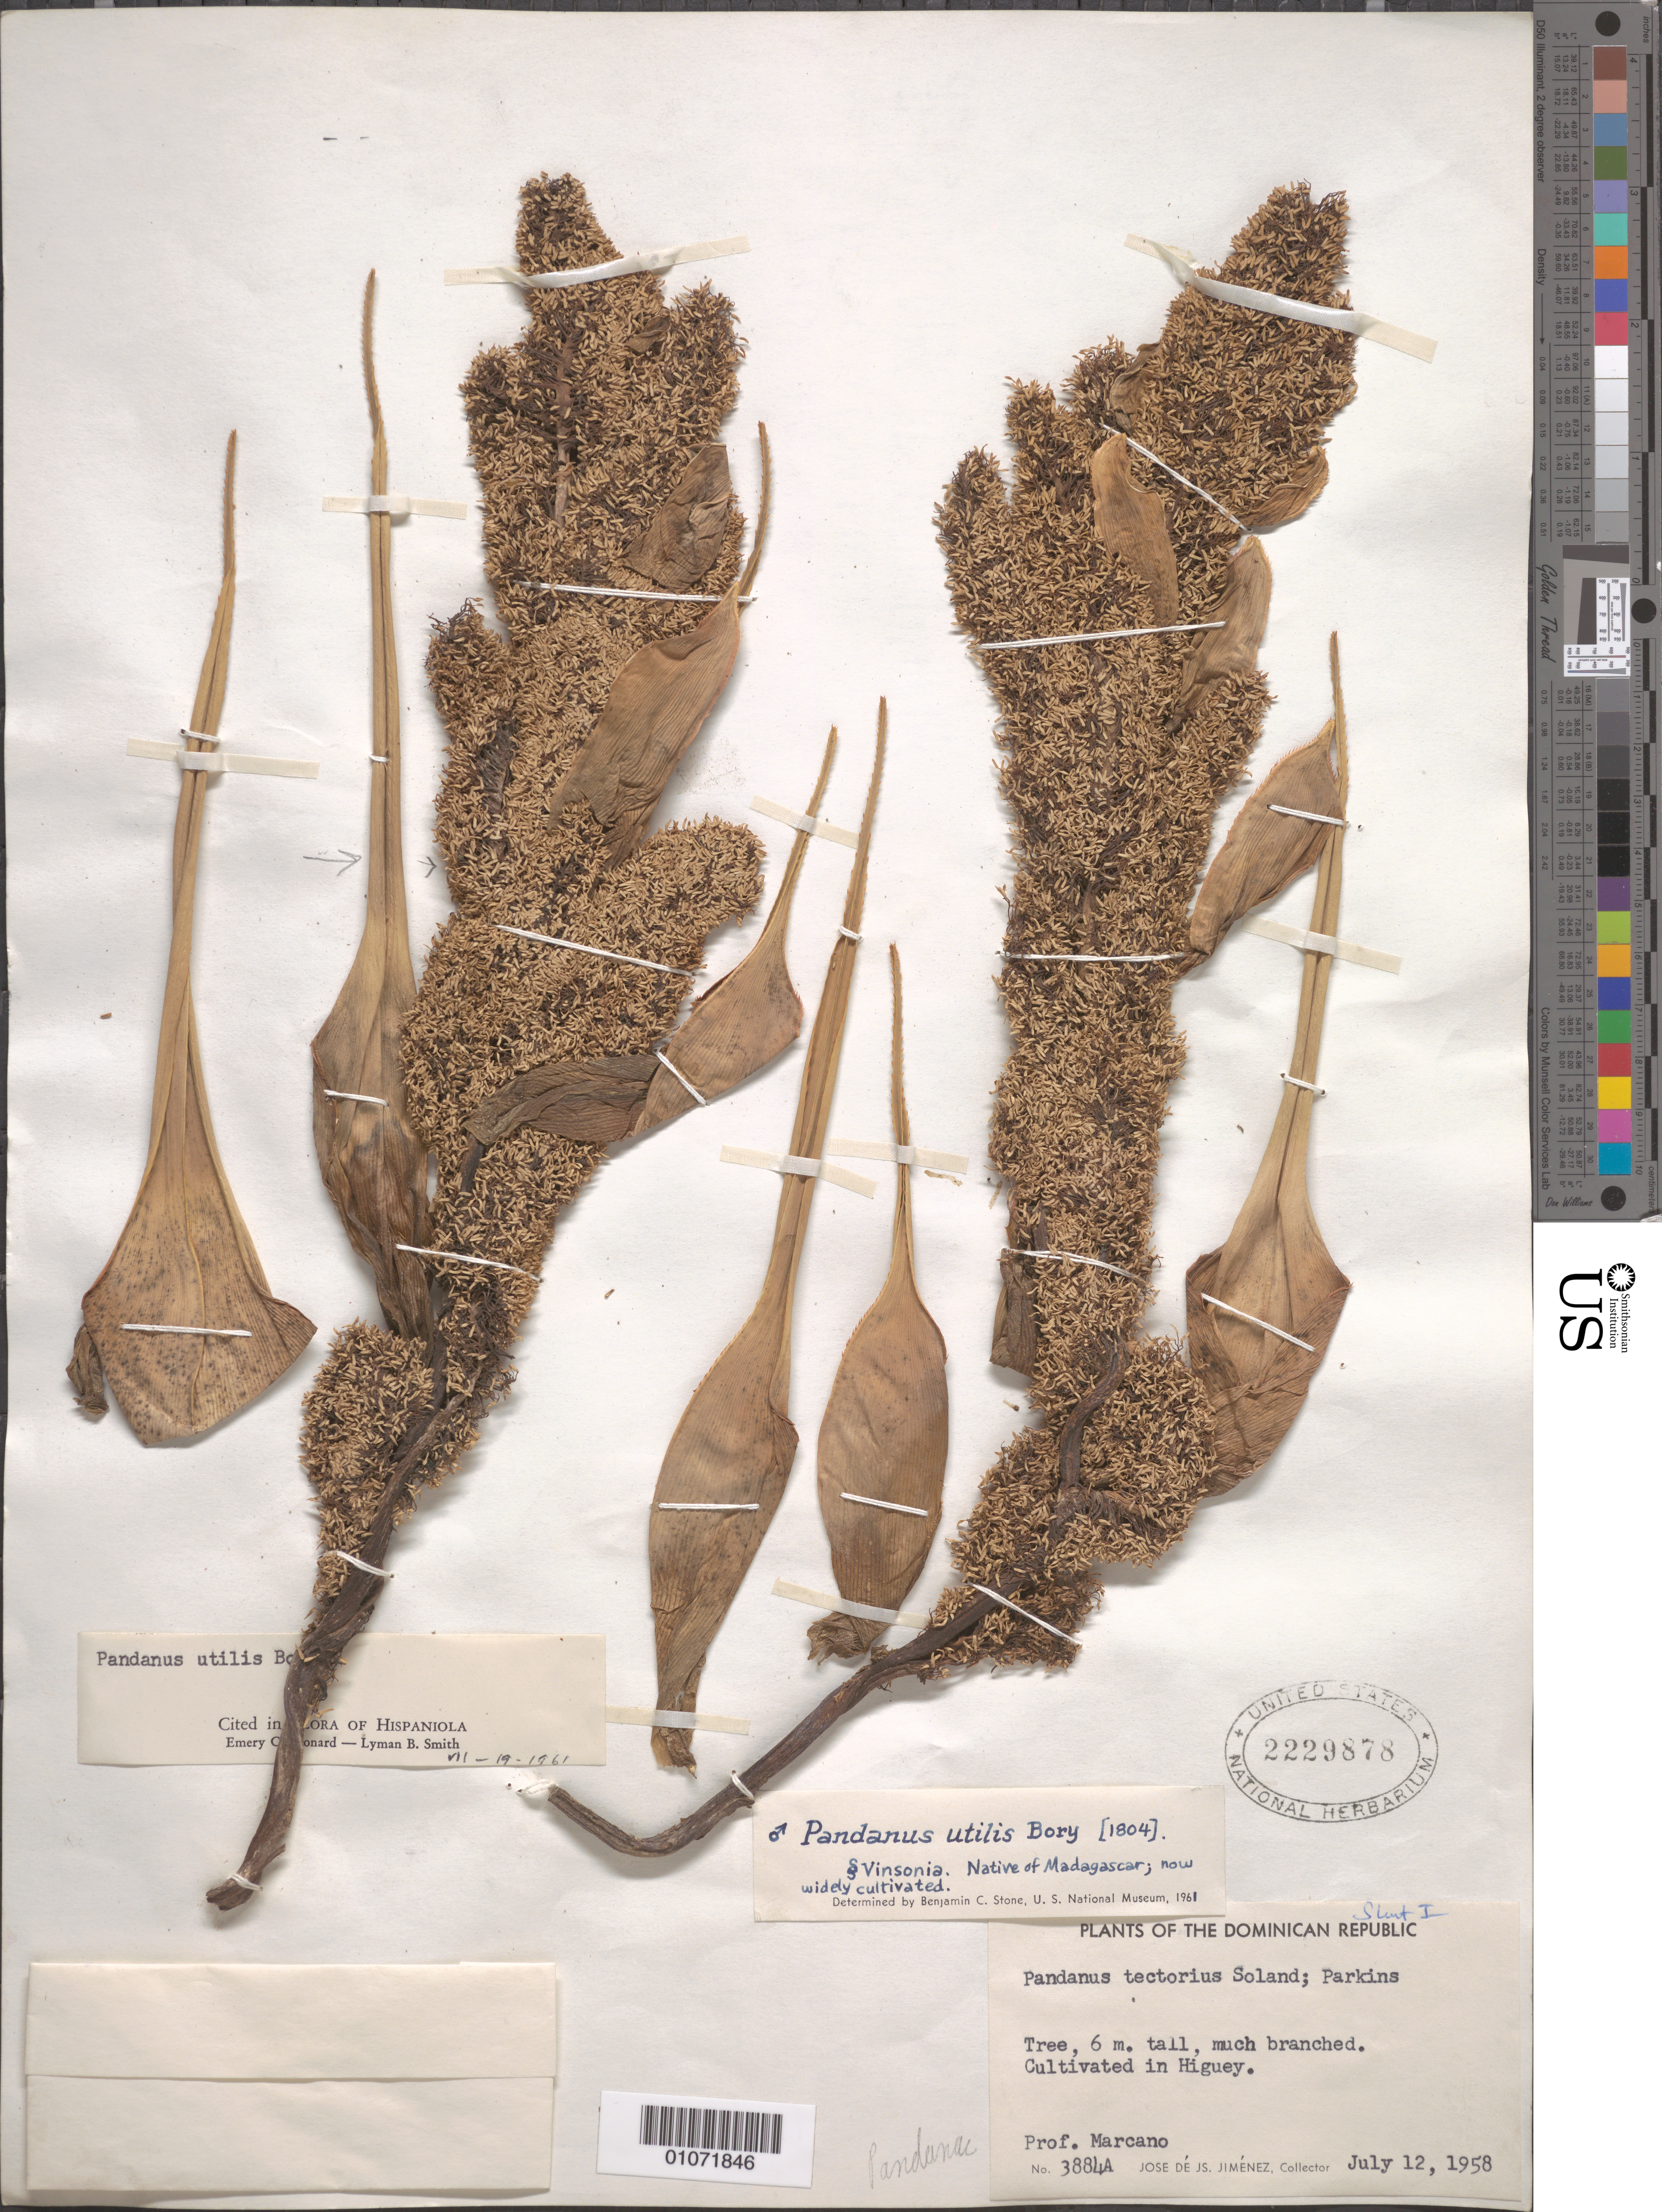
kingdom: Plantae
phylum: Tracheophyta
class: Liliopsida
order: Pandanales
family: Pandanaceae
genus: Pandanus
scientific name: Pandanus utilis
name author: Bory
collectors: J. J. Jiménez Almonte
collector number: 3884A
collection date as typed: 12 Jul 1958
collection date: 1958-07-12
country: Dominican Republic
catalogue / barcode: US 2229879